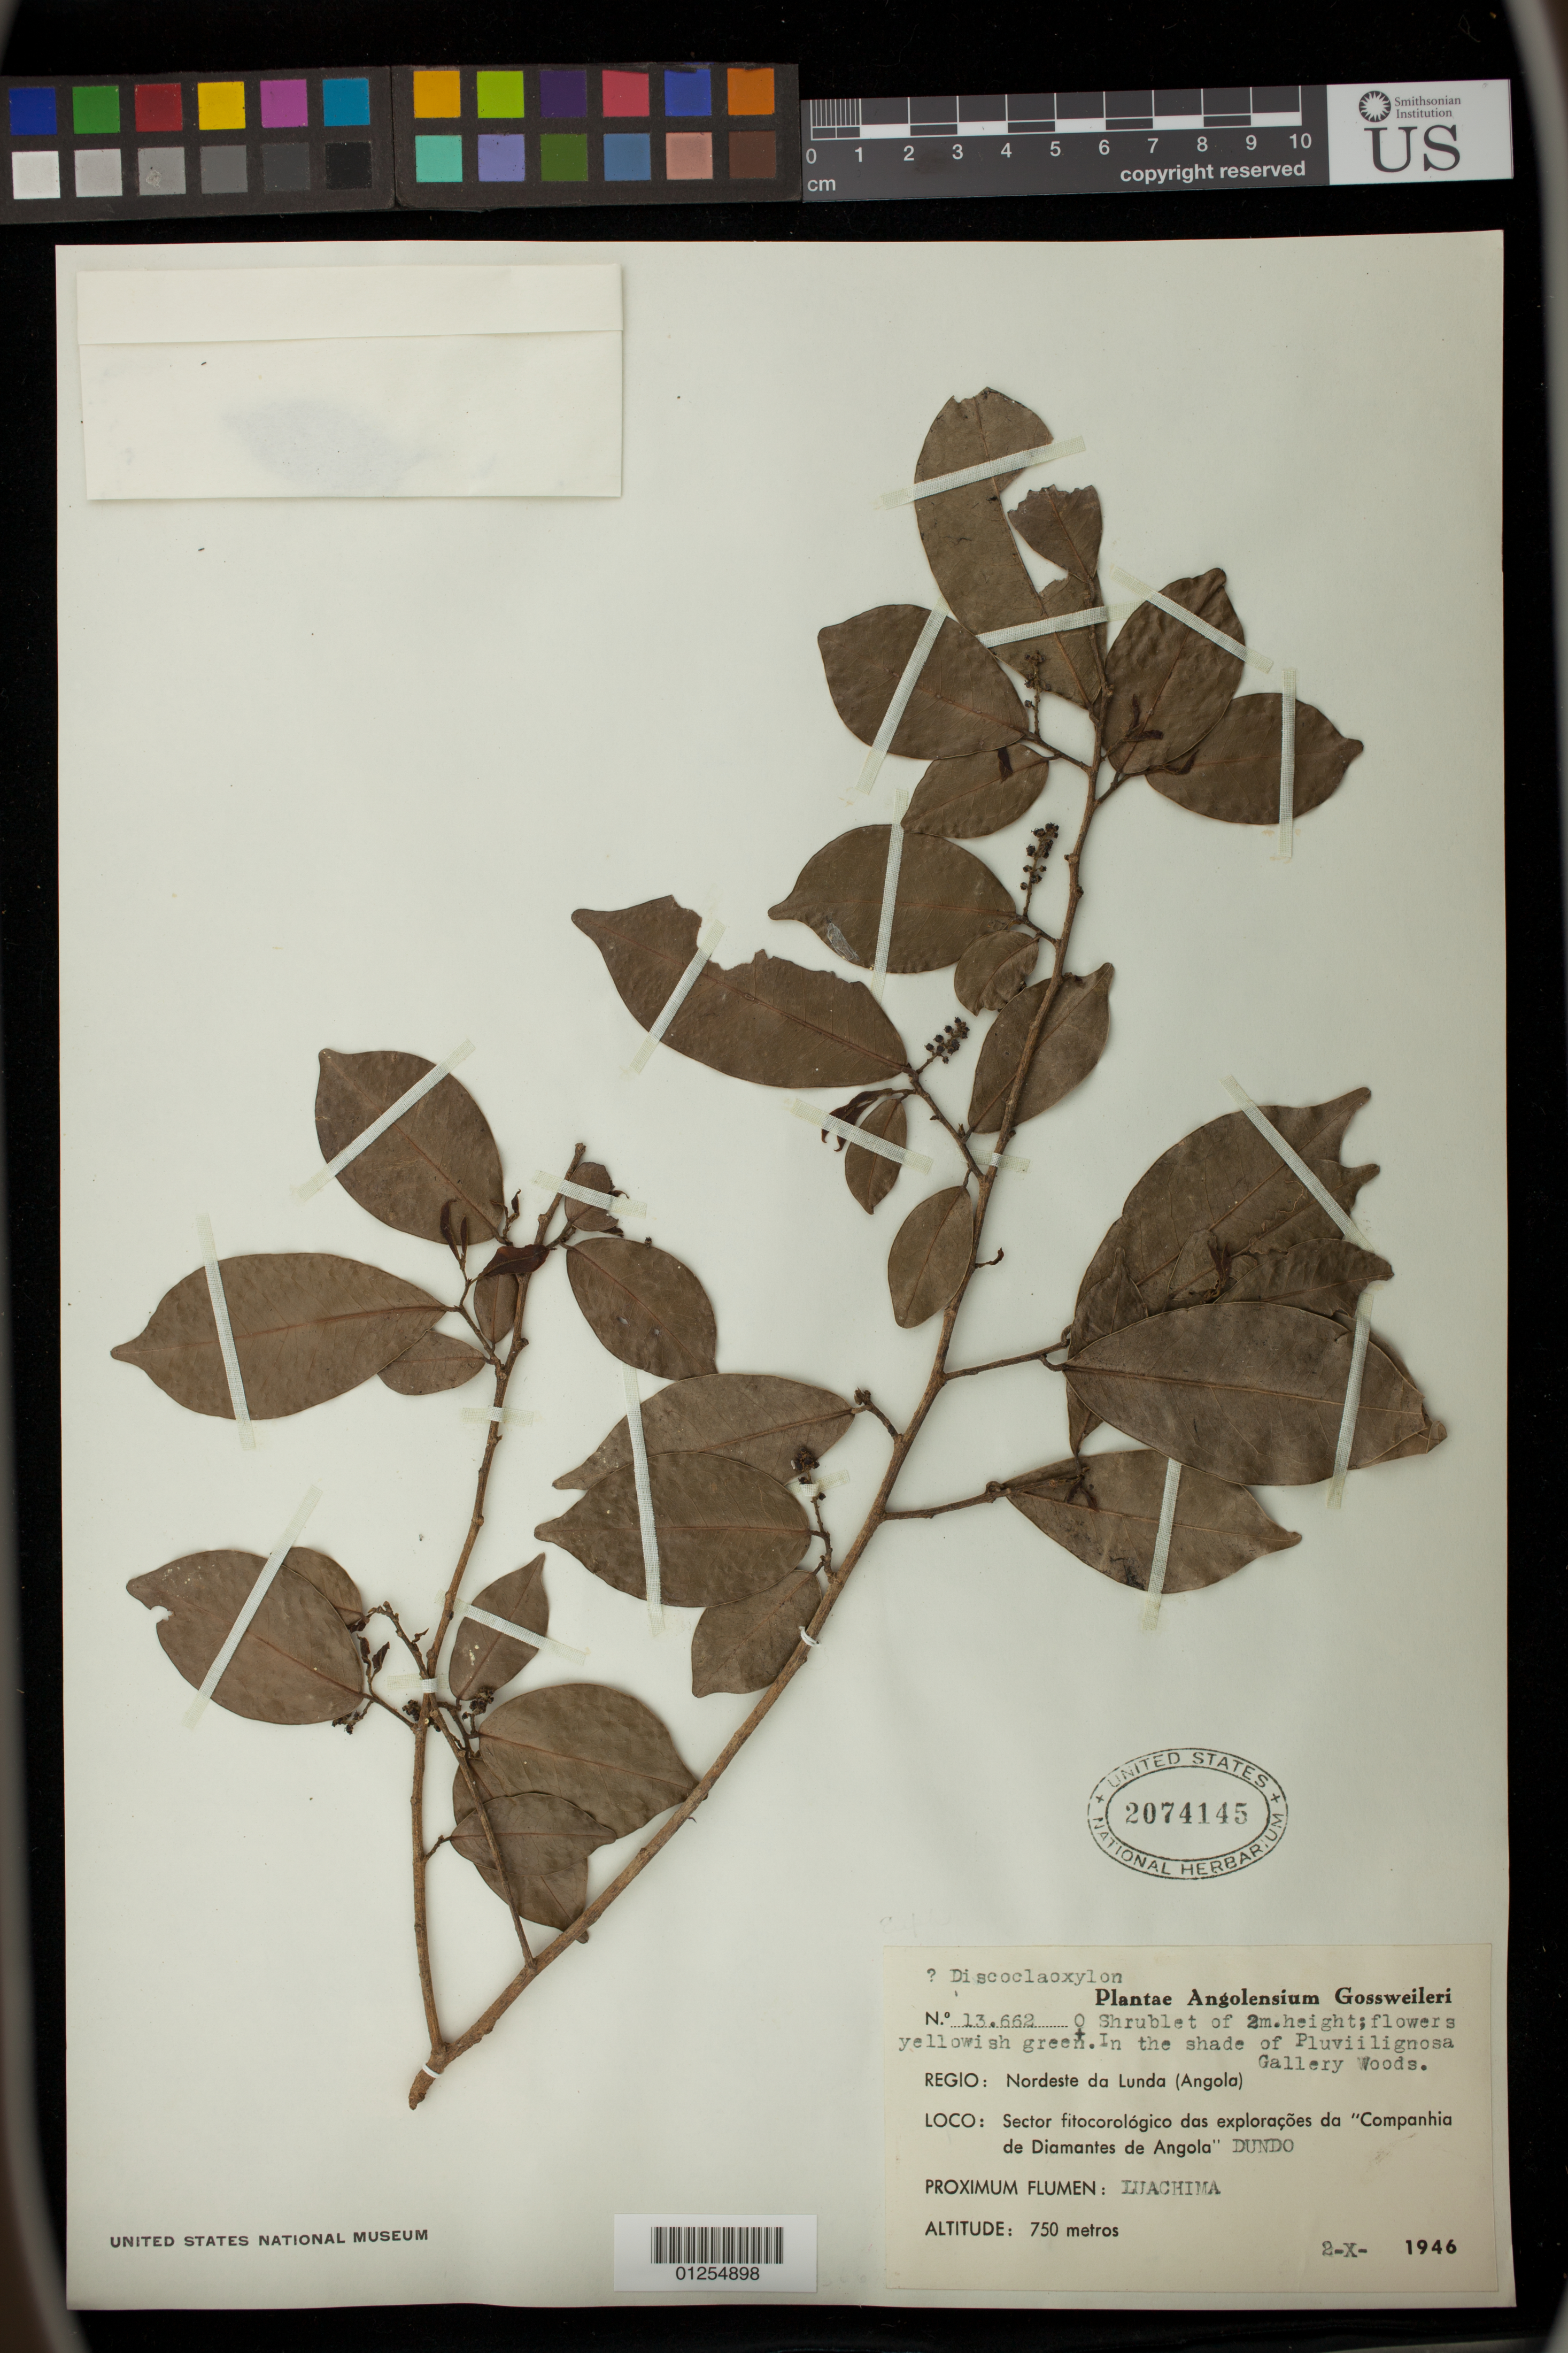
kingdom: Plantae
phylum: Tracheophyta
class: Magnoliopsida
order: Malpighiales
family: Euphorbiaceae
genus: Claoxylon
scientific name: Claoxylon sp.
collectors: J. Gossweiler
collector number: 13662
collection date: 1946-10-02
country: Angola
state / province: Lunda Norte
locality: Nordeste da Lunda (Angola). Sector fitocorologico das exploracoes da "Companhia da Diamantes de Angola" Dundo. Lauchima [Lauchimo River]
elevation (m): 750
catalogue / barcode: US 2074145